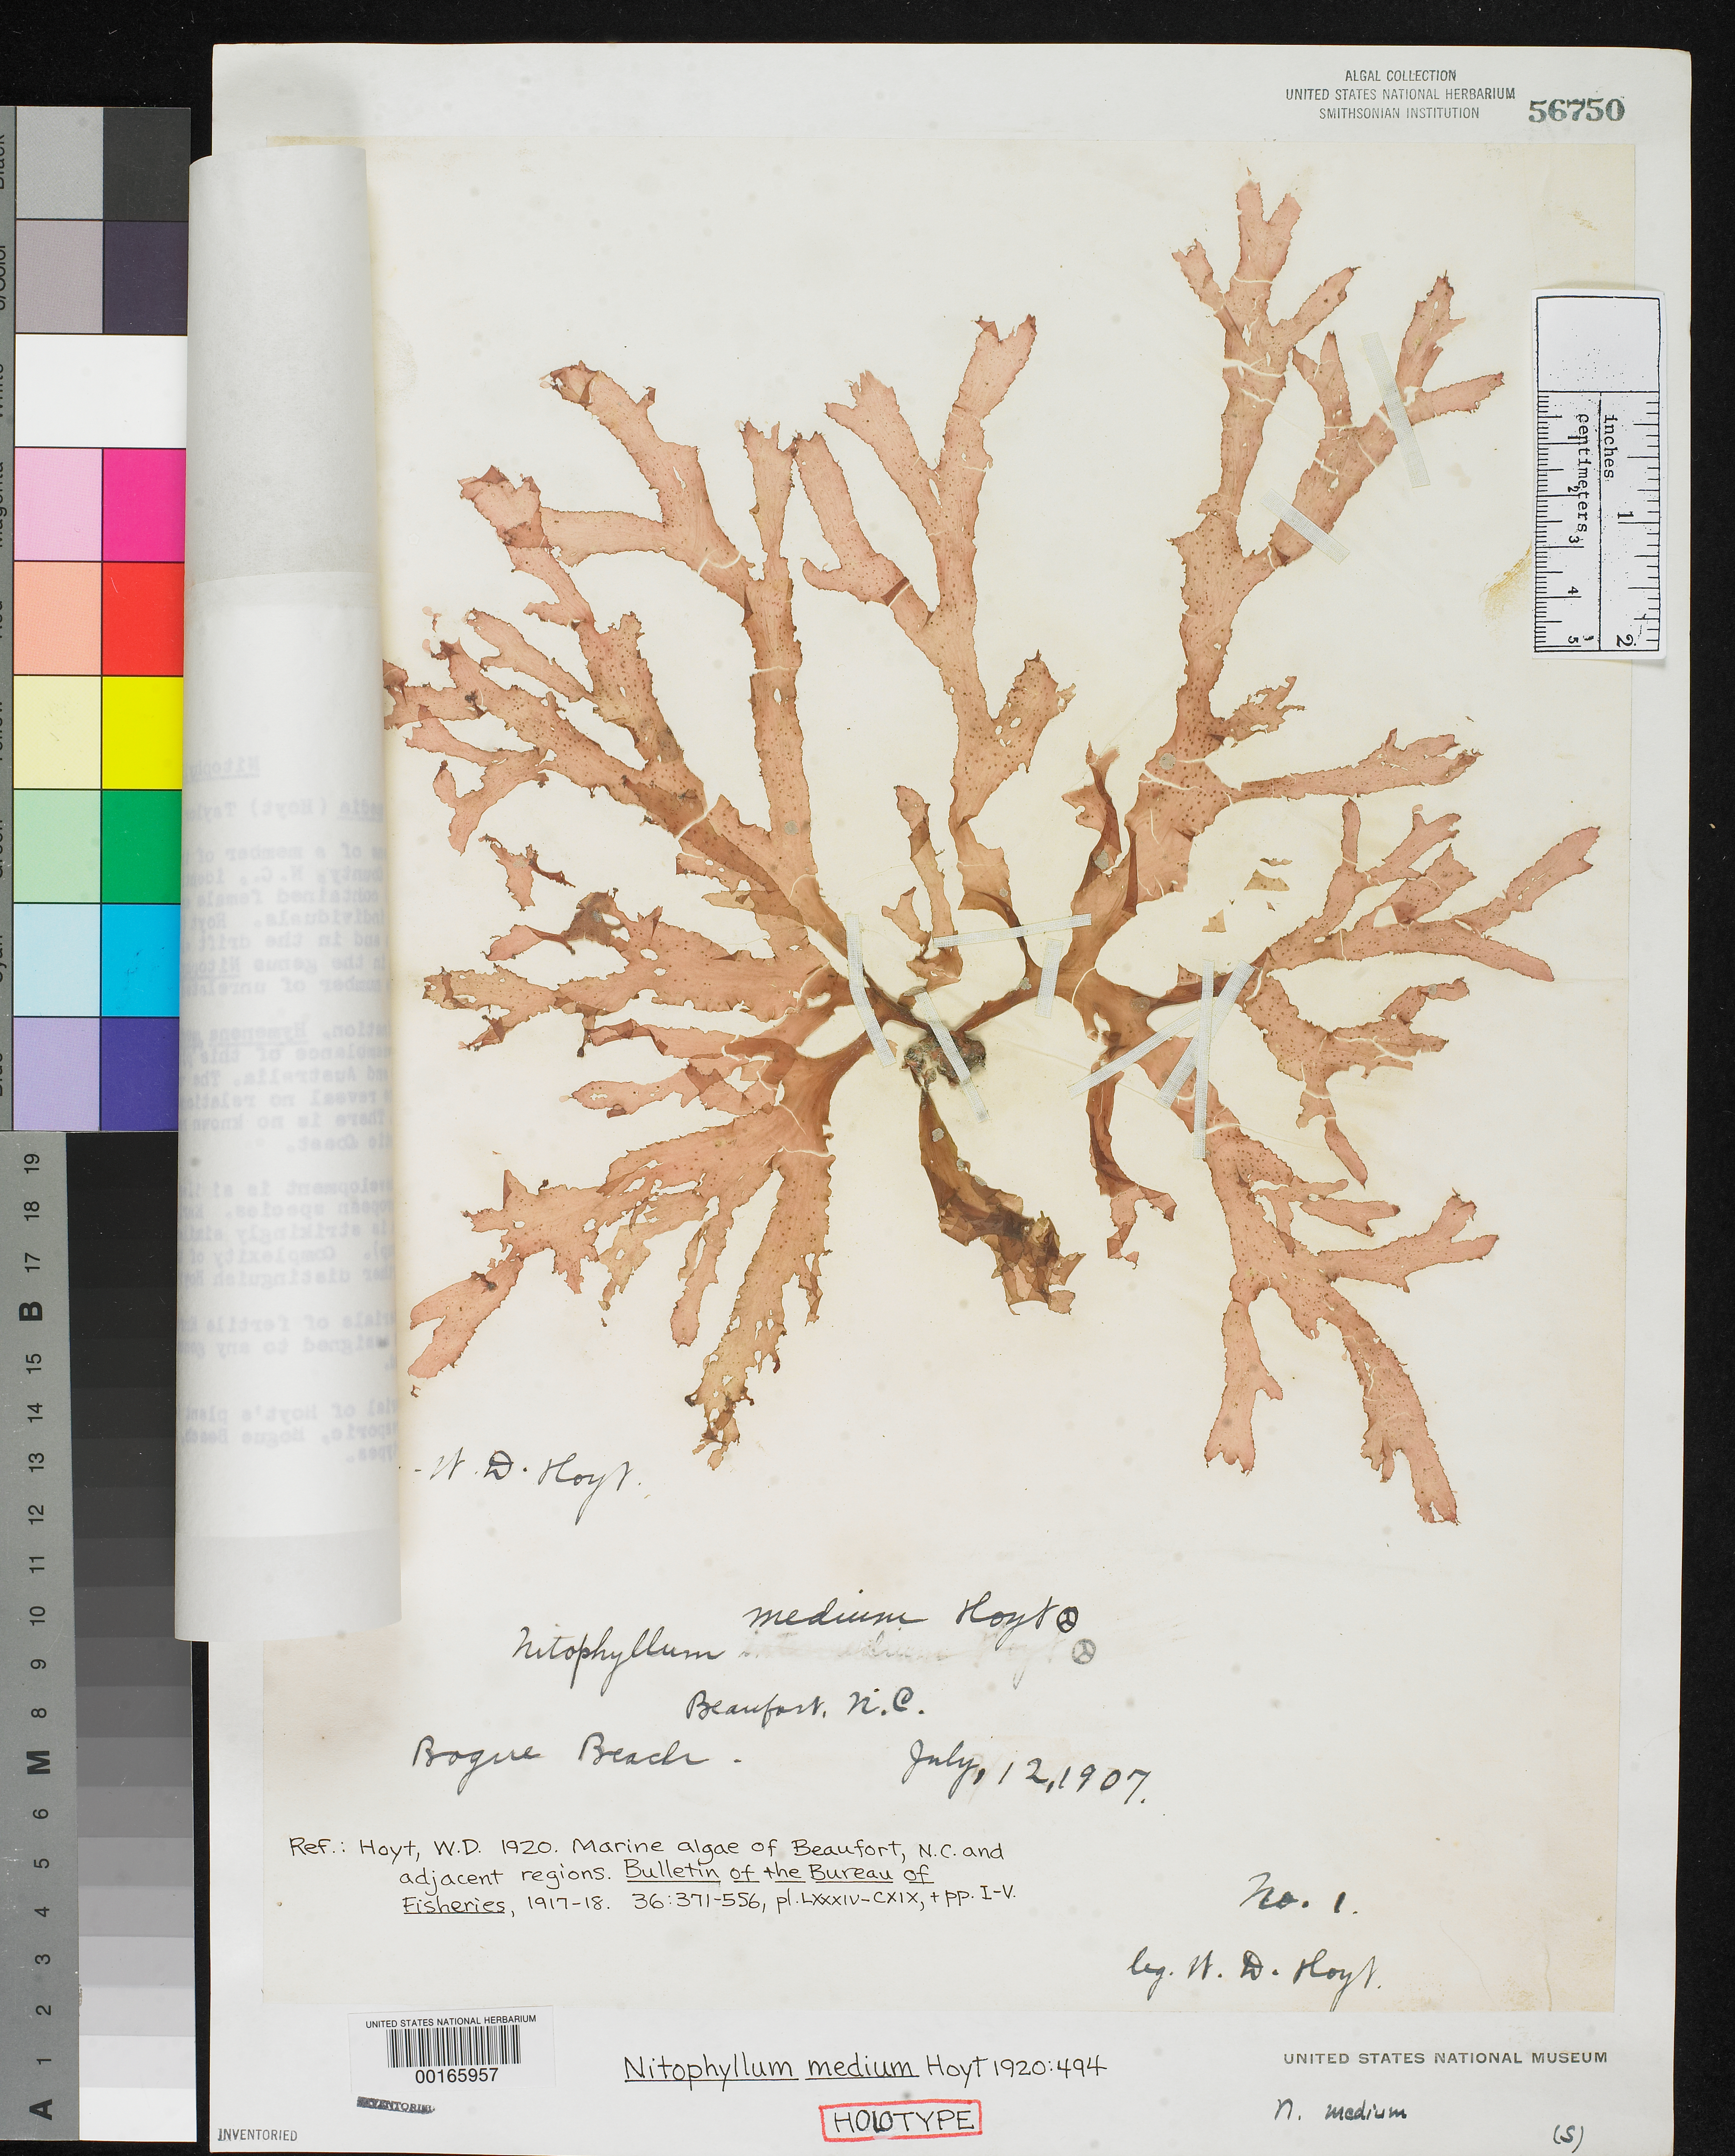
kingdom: Plantae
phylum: Rhodophyta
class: Florideophyceae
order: Ceramiales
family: Delesseriaceae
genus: Nitophyllum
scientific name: Nitophyllum medium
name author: Hoyt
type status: Holotype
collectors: W. D. Hoyt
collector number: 1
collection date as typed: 12 Jul 1907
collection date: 1907-07-12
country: United States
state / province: North Carolina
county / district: Carteret County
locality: Beaufort, Bogue Beach.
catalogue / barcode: US 56750